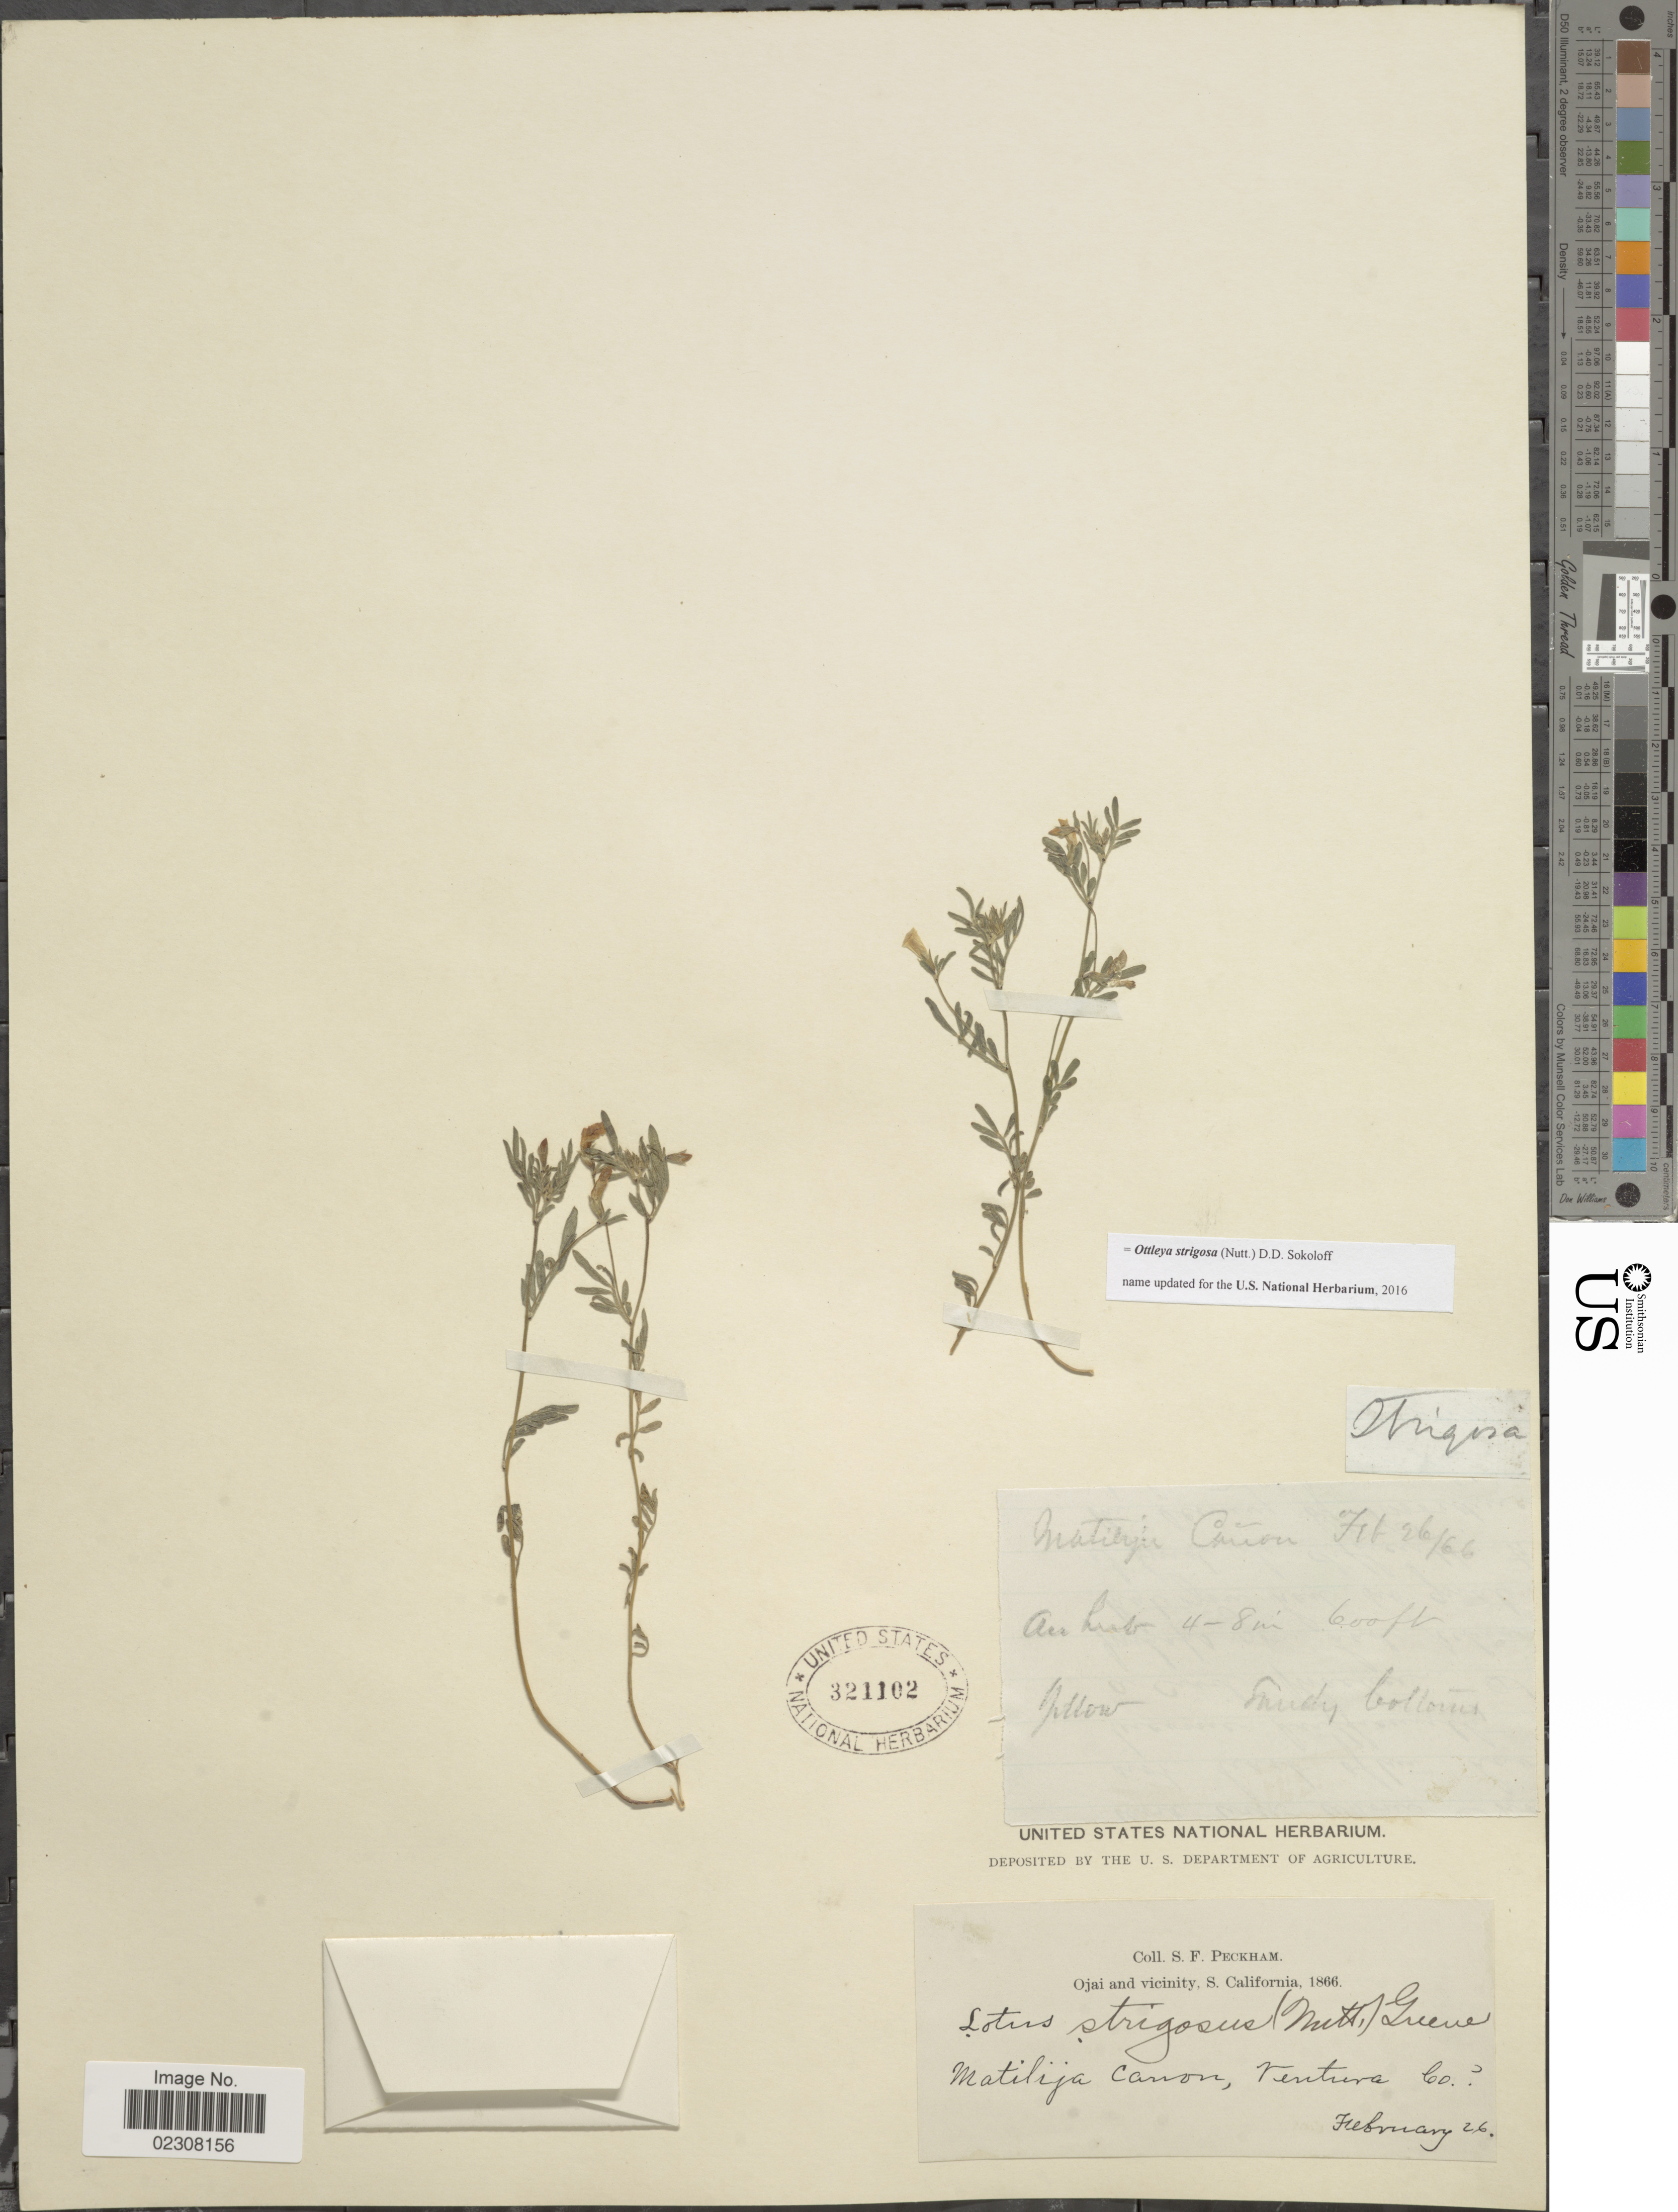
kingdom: Plantae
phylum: Tracheophyta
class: Magnoliopsida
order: Fabales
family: Fabaceae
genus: Ottleya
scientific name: Ottleya strigosa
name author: (Nutt.) D.D. Sokoloff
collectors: S. Peckham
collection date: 1866-02-26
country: United States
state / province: California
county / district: Ventura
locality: Ojai and vicinity, S. California, Matilija Canon, Ventura Co.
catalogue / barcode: US 321102